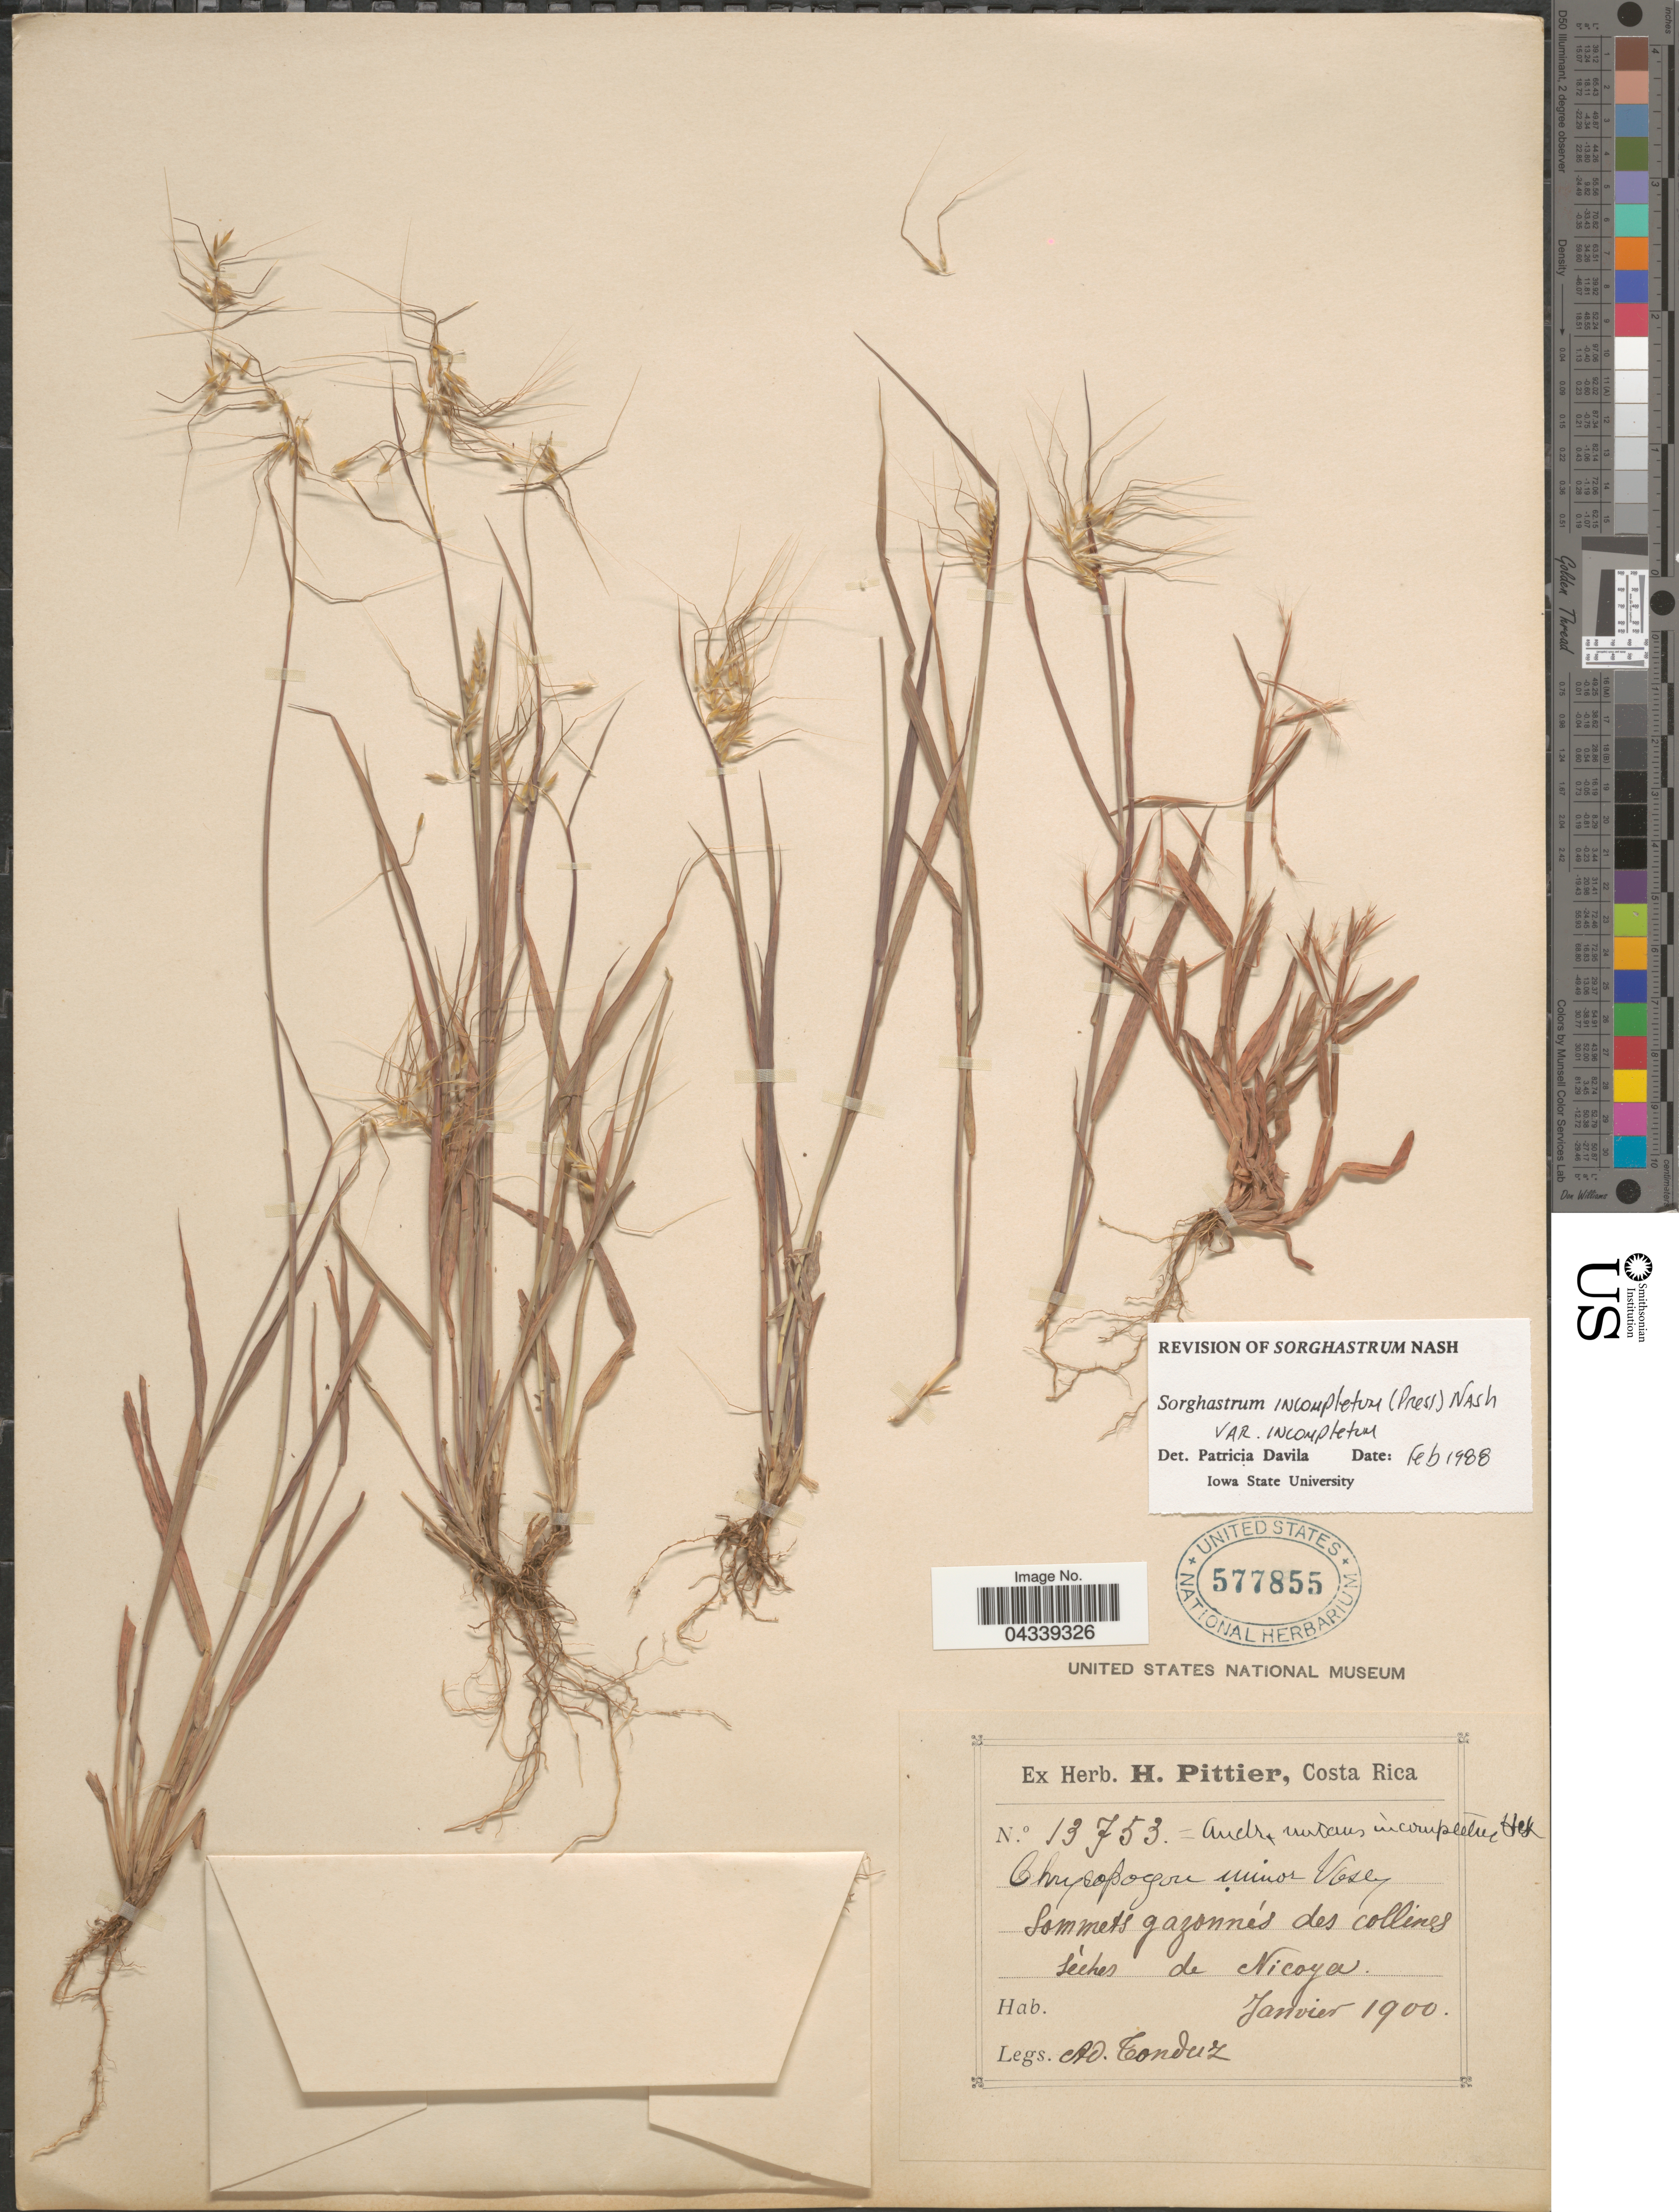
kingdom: Plantae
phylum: Tracheophyta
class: Liliopsida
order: Poales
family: Poaceae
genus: Sorghastrum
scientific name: Sorghastrum incompletum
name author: (J. Presl) Nash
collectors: A. Tonduz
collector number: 13753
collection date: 1900-01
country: Costa Rica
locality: Sommets gazonnés des collines sèches de Nicoya.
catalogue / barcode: US 577855